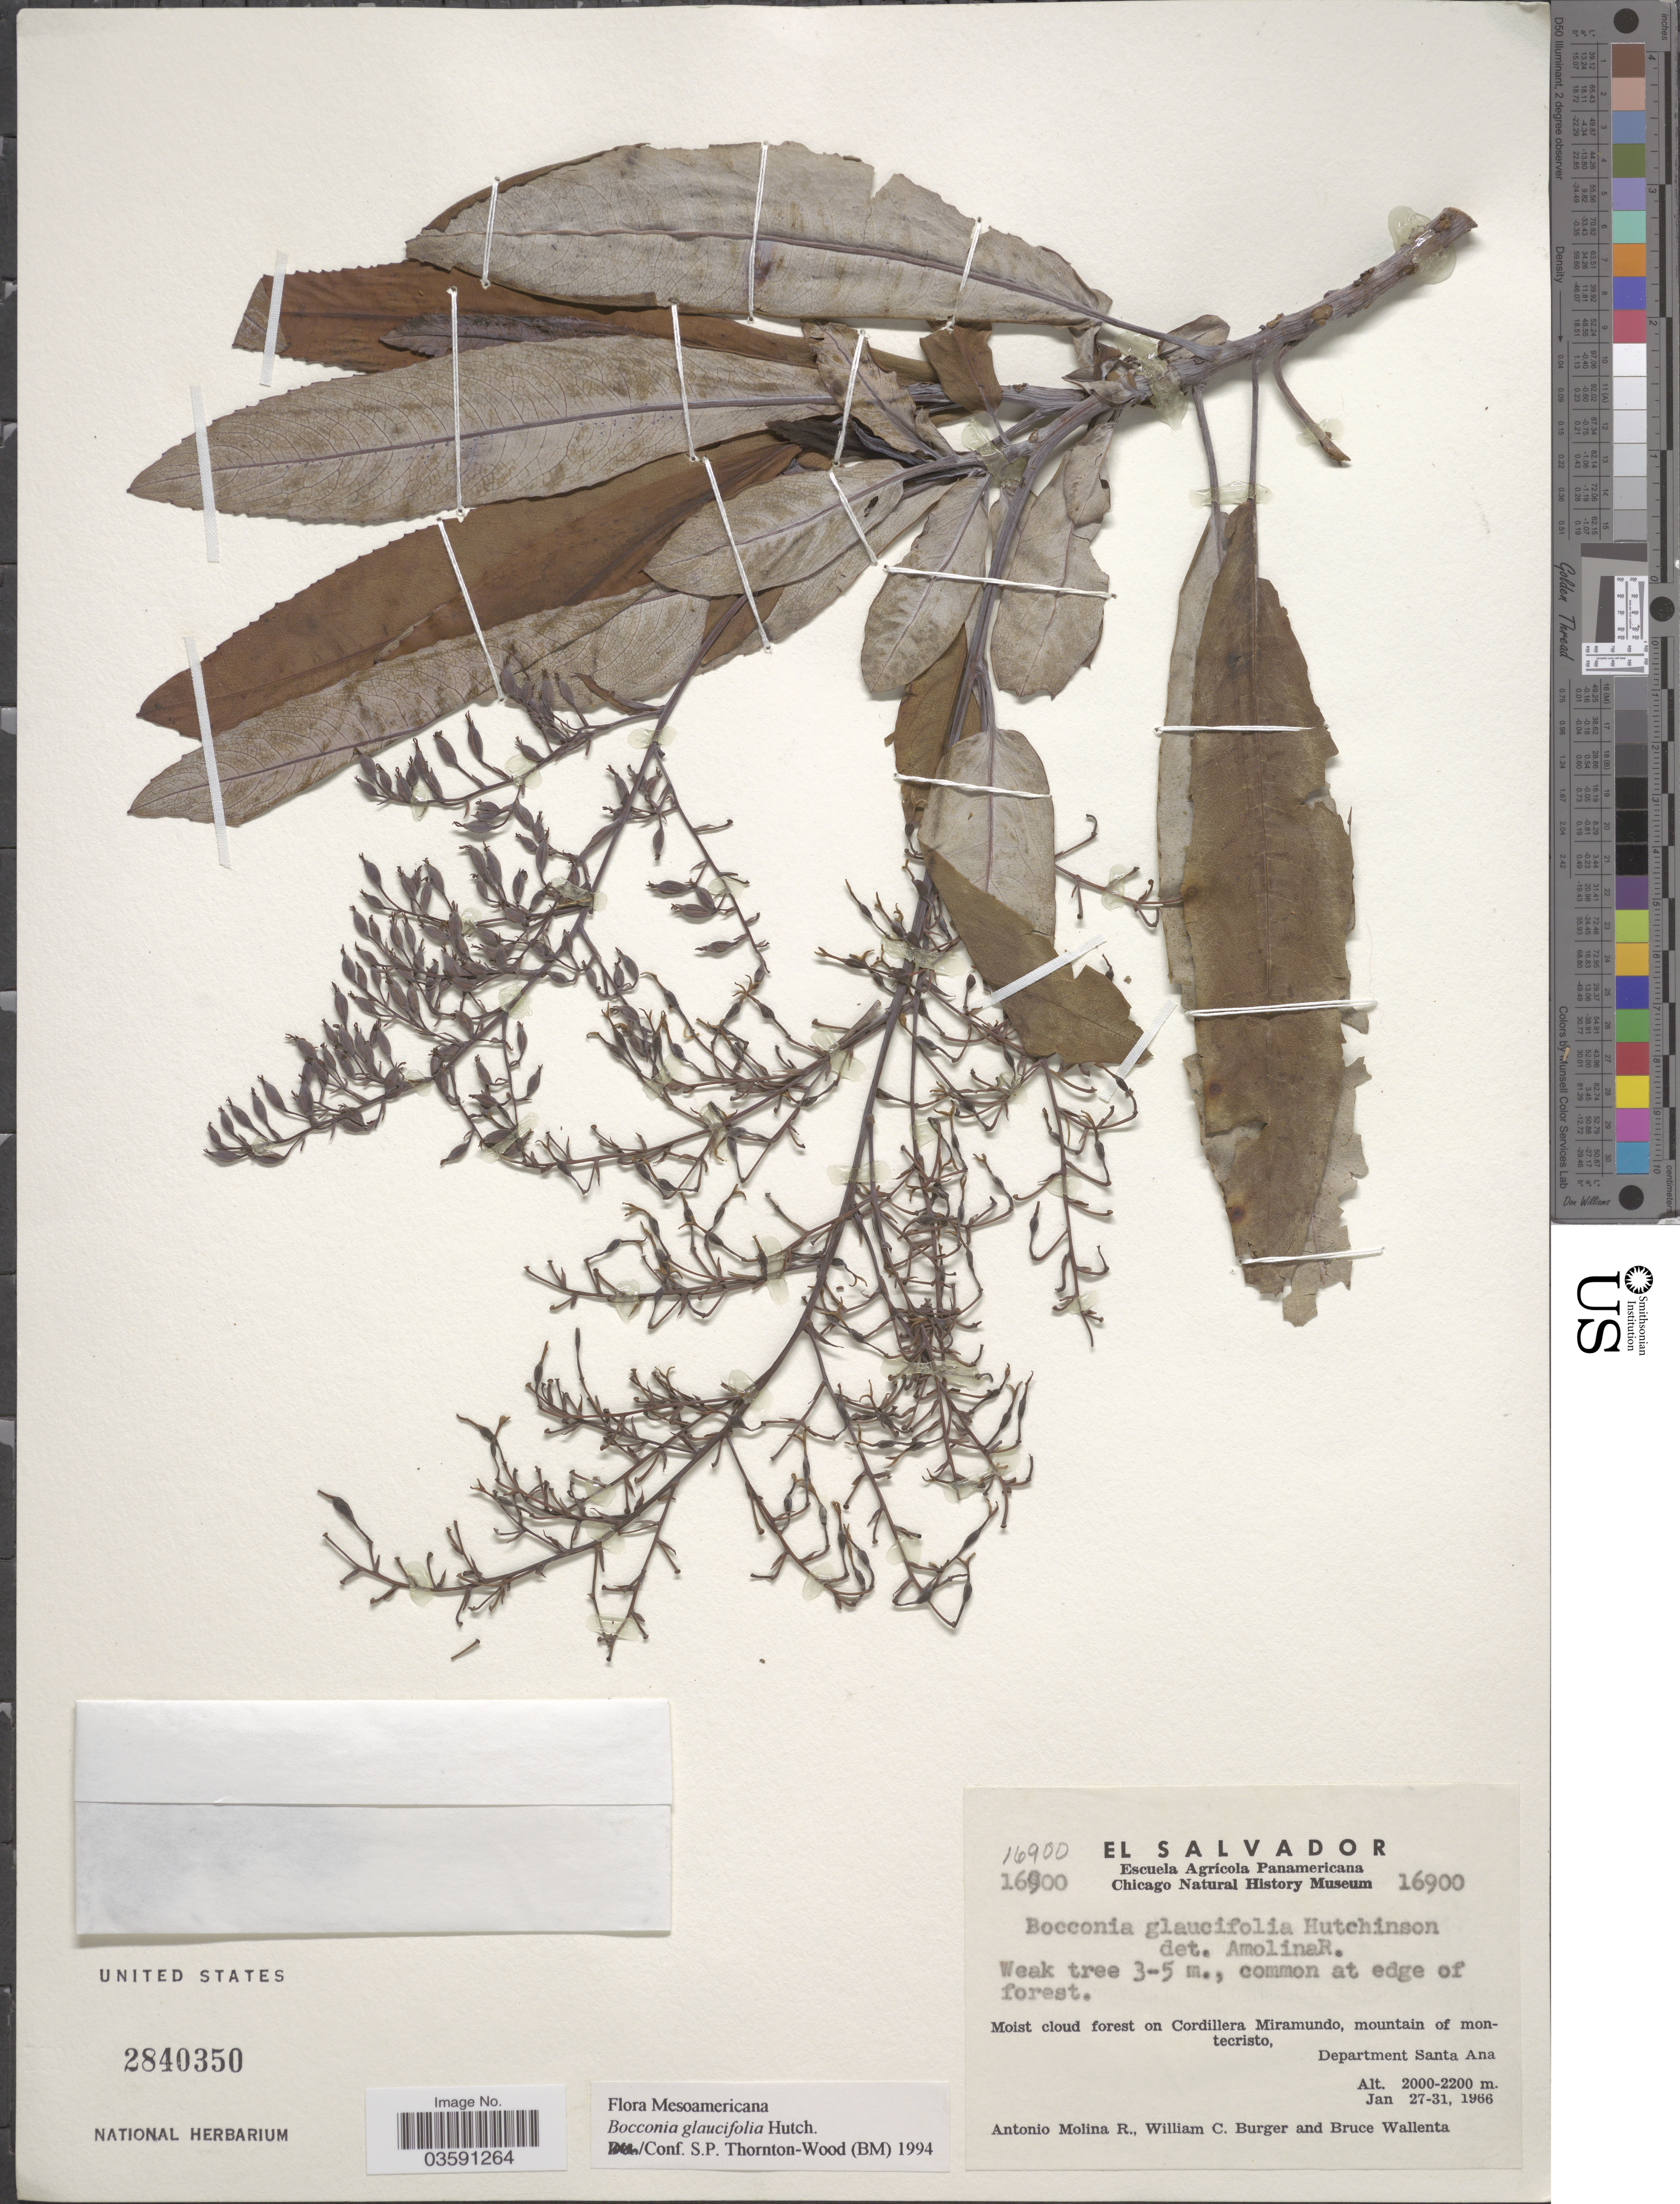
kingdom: Plantae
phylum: Tracheophyta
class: Magnoliopsida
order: Ranunculales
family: Papaveraceae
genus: Bocconia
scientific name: Bocconia glaucifolia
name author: Hutch.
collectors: A. Molina R., W. Burger & B. Wallenta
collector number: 16900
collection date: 1966-01-27/1966-01-31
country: El Salvador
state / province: Santa Ana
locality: On Cordillera Miramundo, mountain of montecristo, Department Santa Ana.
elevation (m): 2000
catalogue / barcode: US 2840350